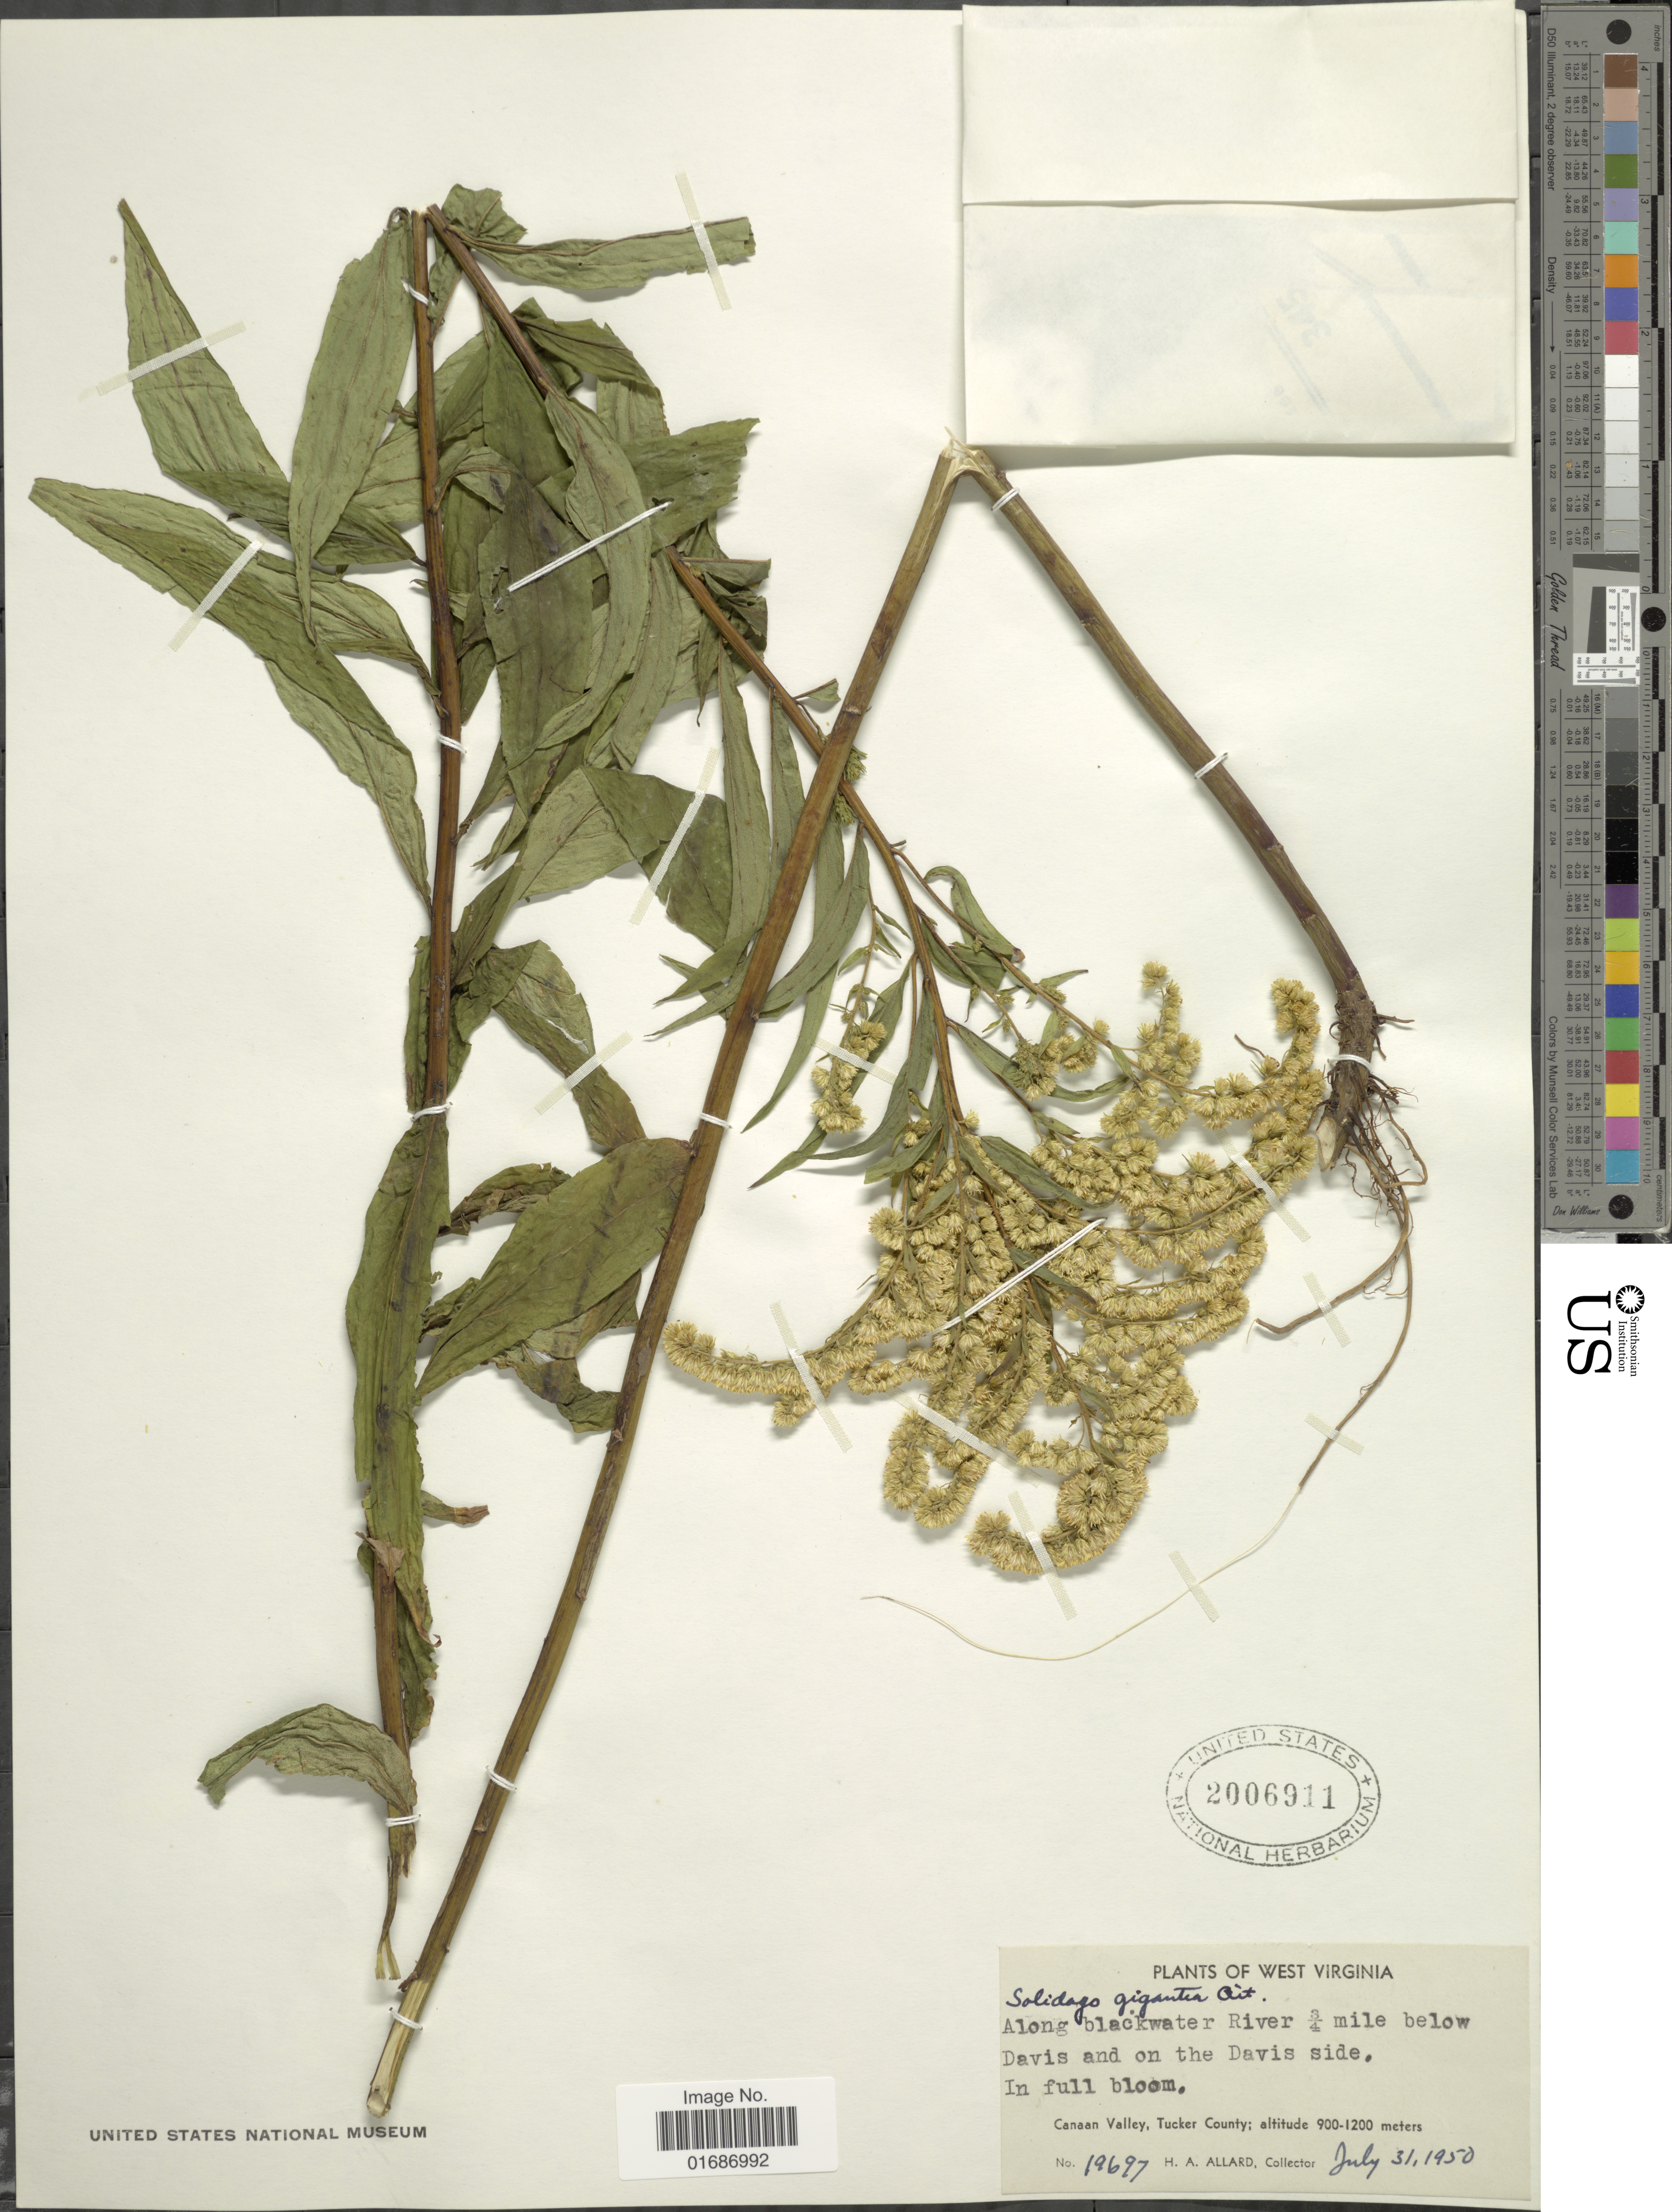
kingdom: Plantae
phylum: Tracheophyta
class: Magnoliopsida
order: Asterales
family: Asteraceae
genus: Solidago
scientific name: Solidago gigantea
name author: Aiton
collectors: H. A. Allard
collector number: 19697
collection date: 1950-07-31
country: United States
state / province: West Virginia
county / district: Tucker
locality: Along blackwater River 3/4 mile below Davis and on the Davis side, Canaan Valley, Tucker County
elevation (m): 900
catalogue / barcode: US 2006911